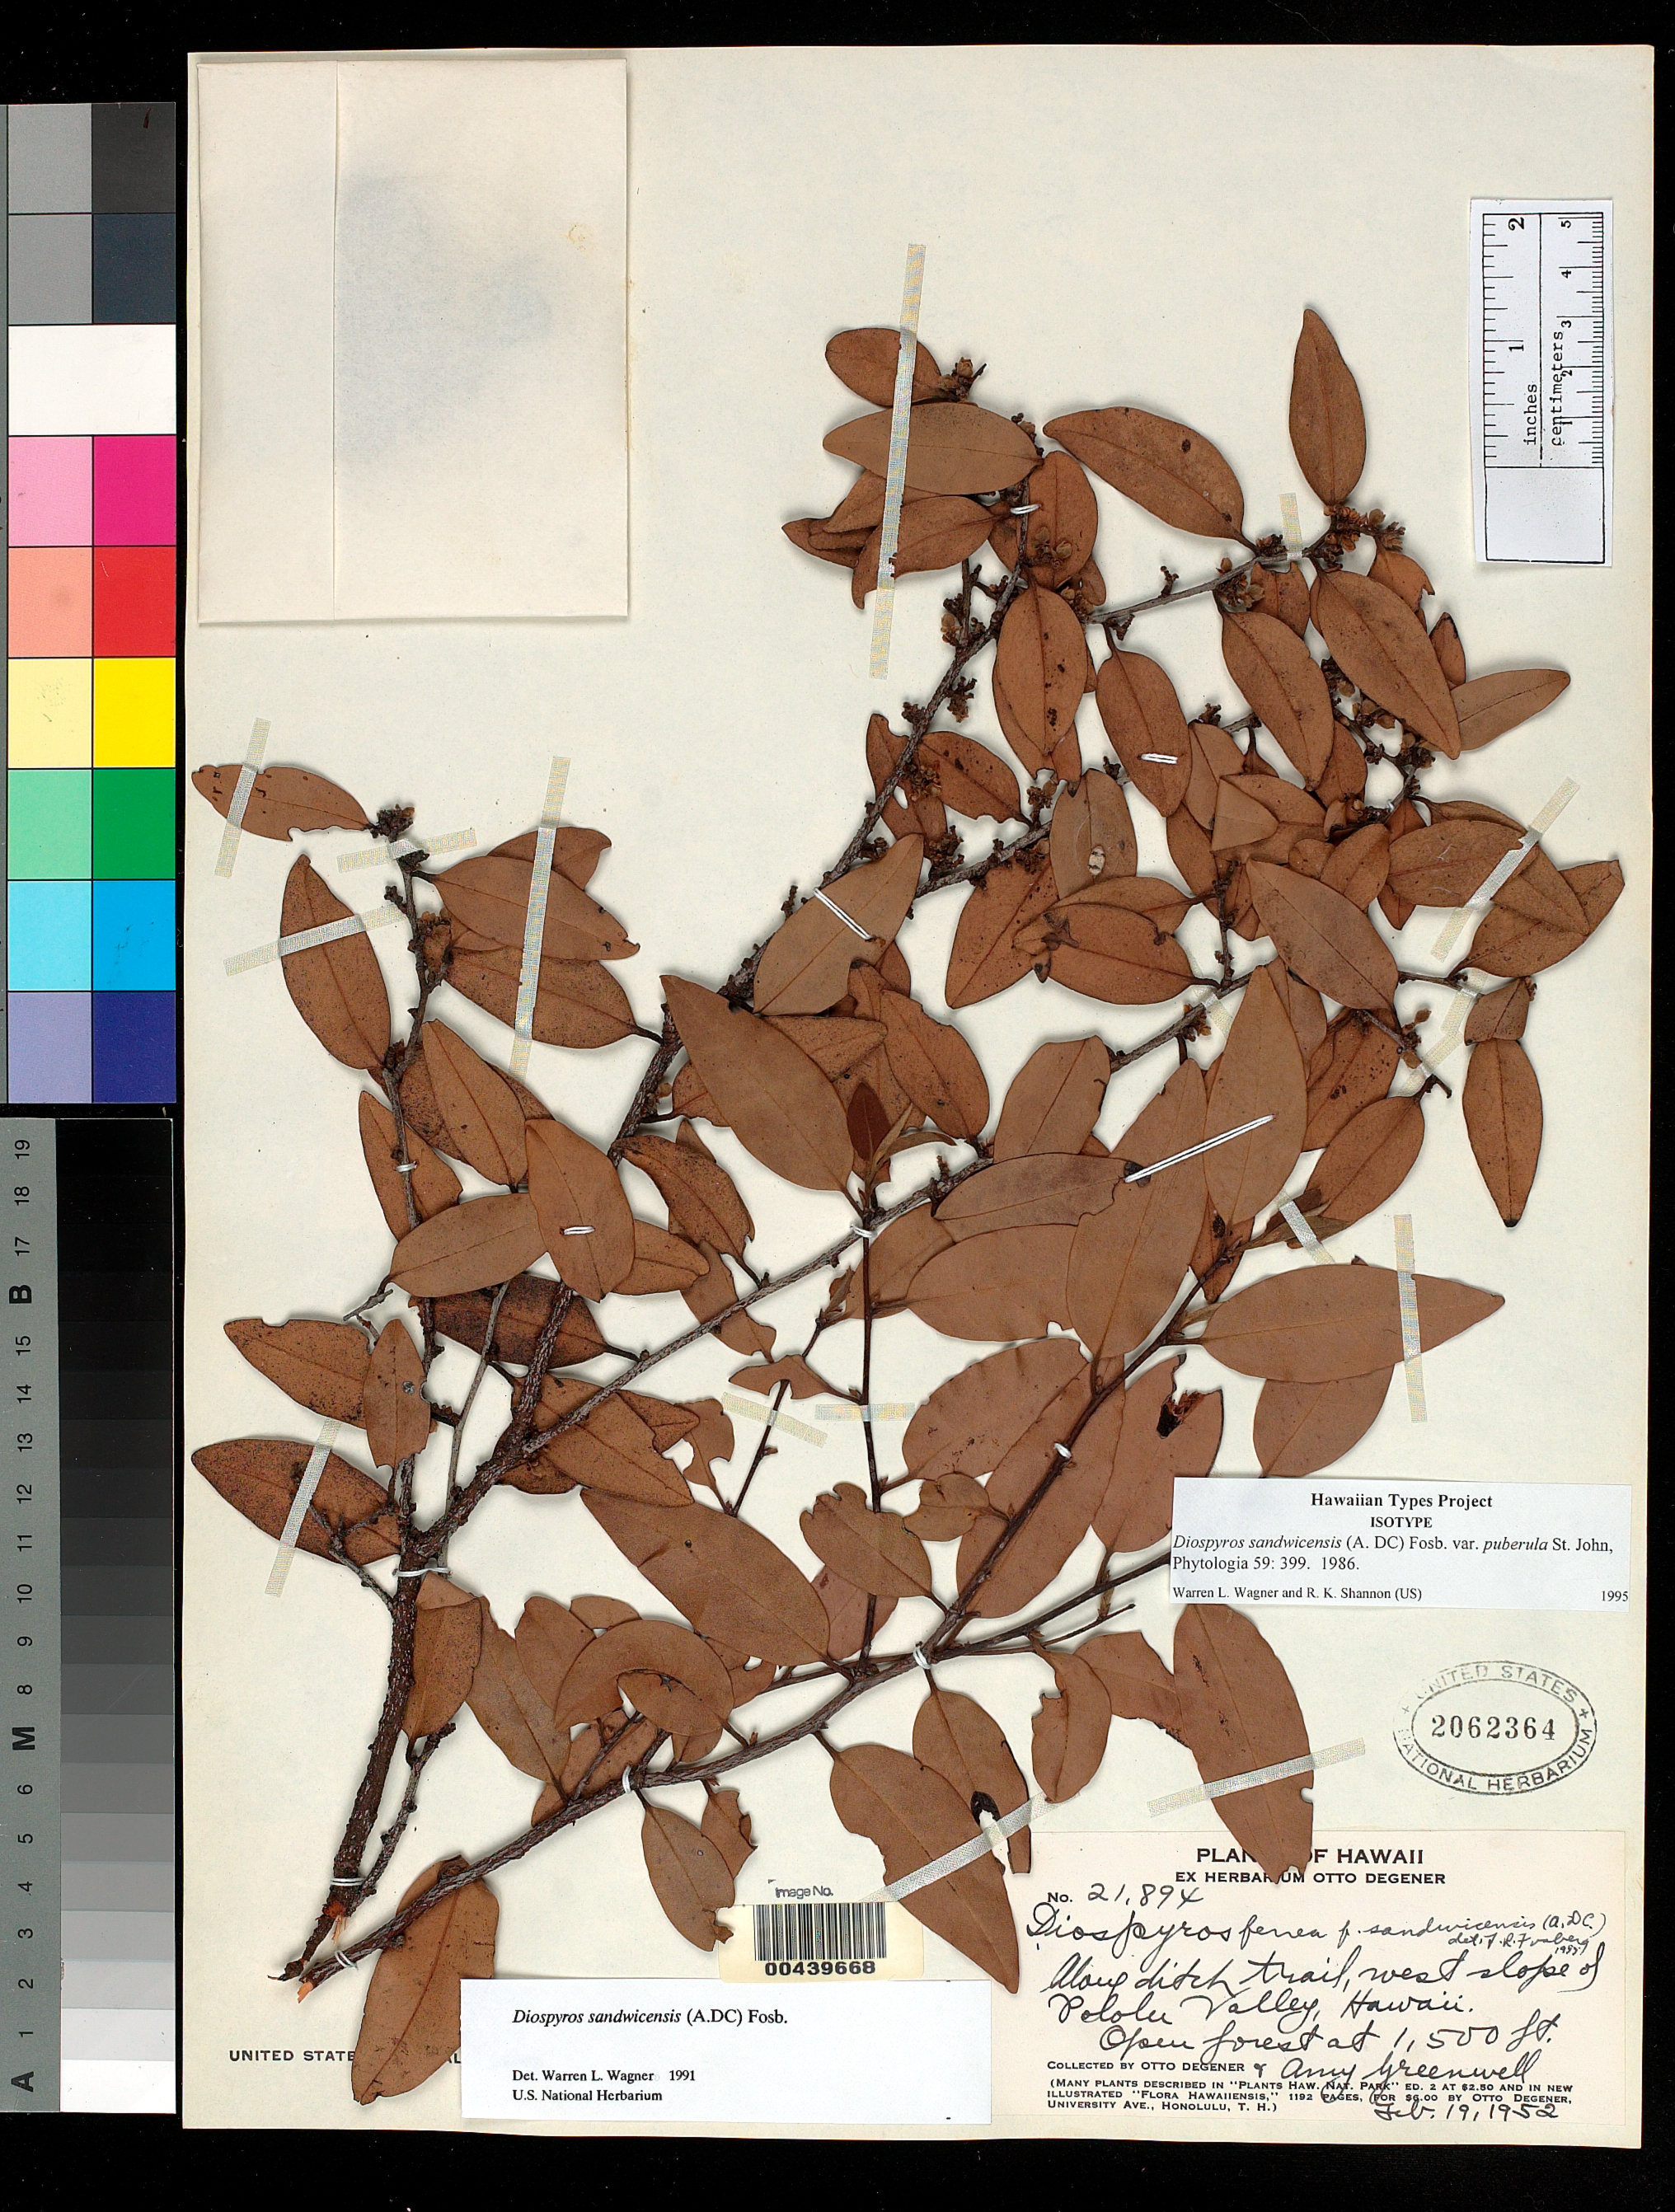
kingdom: Plantae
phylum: Tracheophyta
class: Magnoliopsida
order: Ericales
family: Ebenaceae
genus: Diospyros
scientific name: Diospyros sandwicensis var. puberula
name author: H. St. John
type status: Isotype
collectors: O. Degener & A. B. Greenwell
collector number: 21894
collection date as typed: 19 Feb 1952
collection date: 1952-02-19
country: United States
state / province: Hawaii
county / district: Maui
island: Maui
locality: Along ditch trail, W slope of Pelolu Valley.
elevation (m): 457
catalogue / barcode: US 2062364